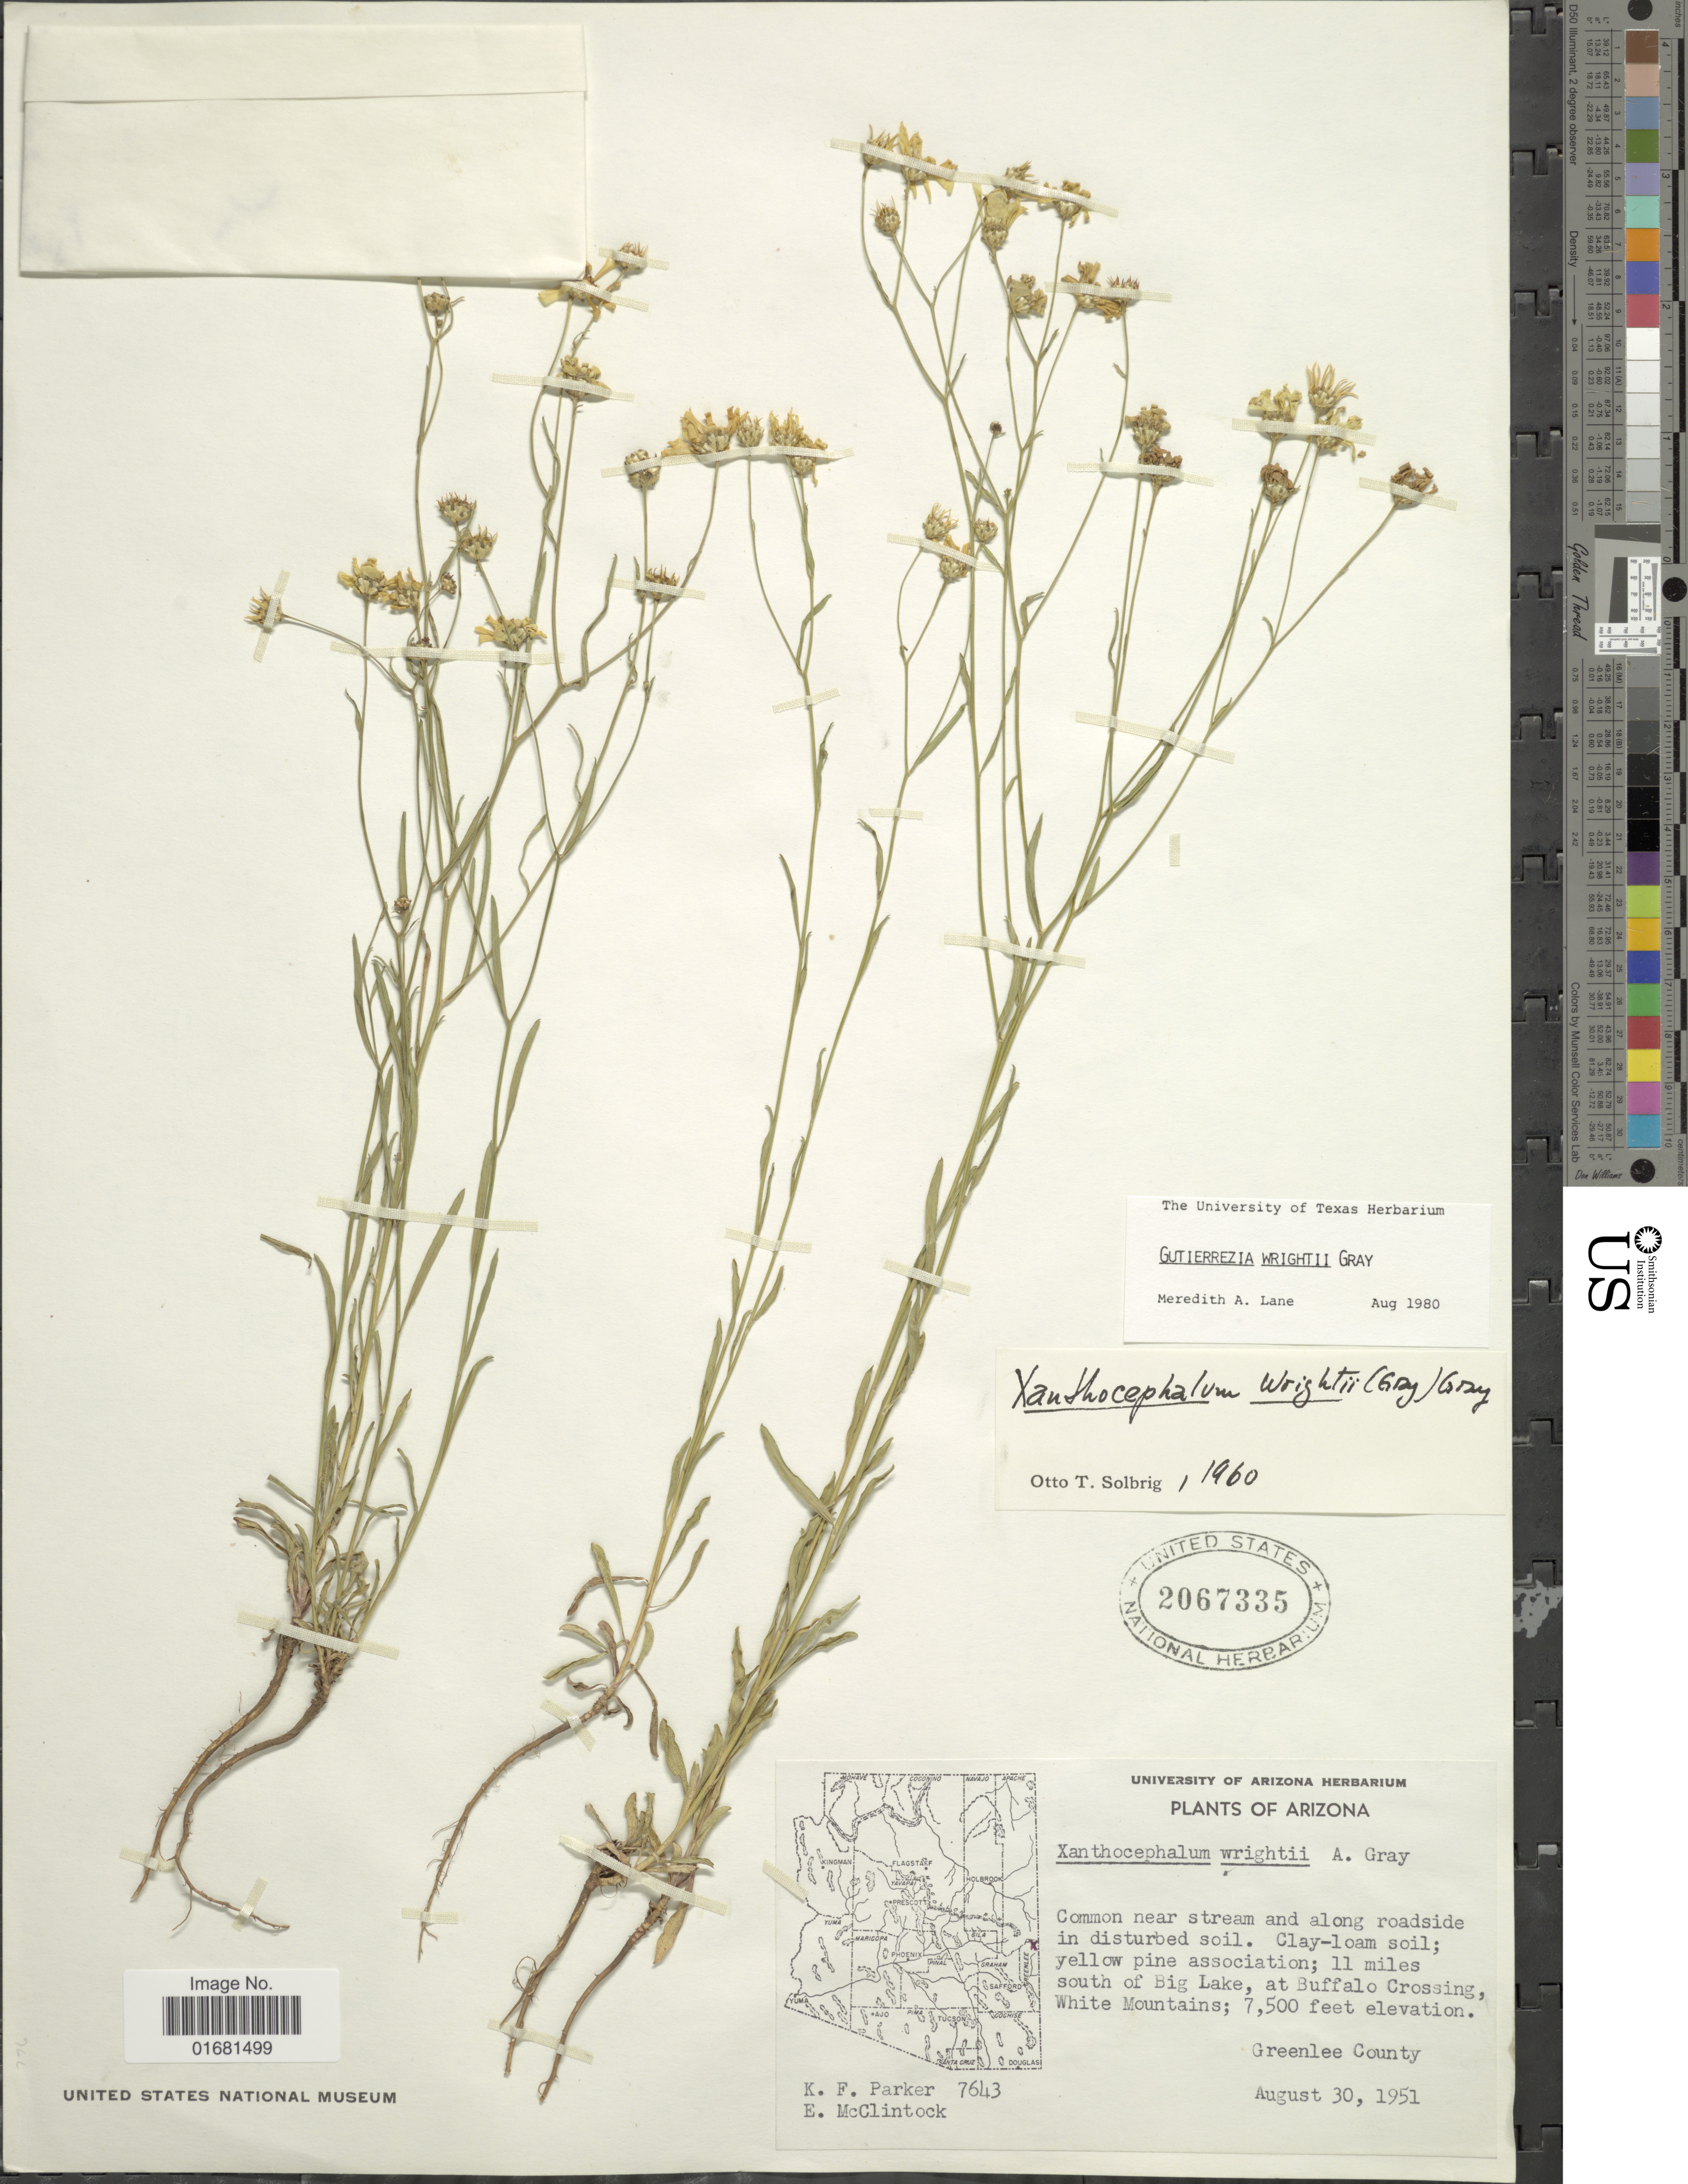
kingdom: Plantae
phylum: Tracheophyta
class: Magnoliopsida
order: Asterales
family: Asteraceae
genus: Gutierrezia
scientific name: Gutierrezia wrightii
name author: A. Gray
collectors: K. F. Parker & E. McClintock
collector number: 7643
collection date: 1951-08-30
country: United States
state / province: Arizona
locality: Arizona. near stream and along roadside in disturbed soil. 11 miles south of Big Lake, at Buffalo Crossing, White Mountains. Greenlee Cuunty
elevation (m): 2286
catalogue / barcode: US 2067335